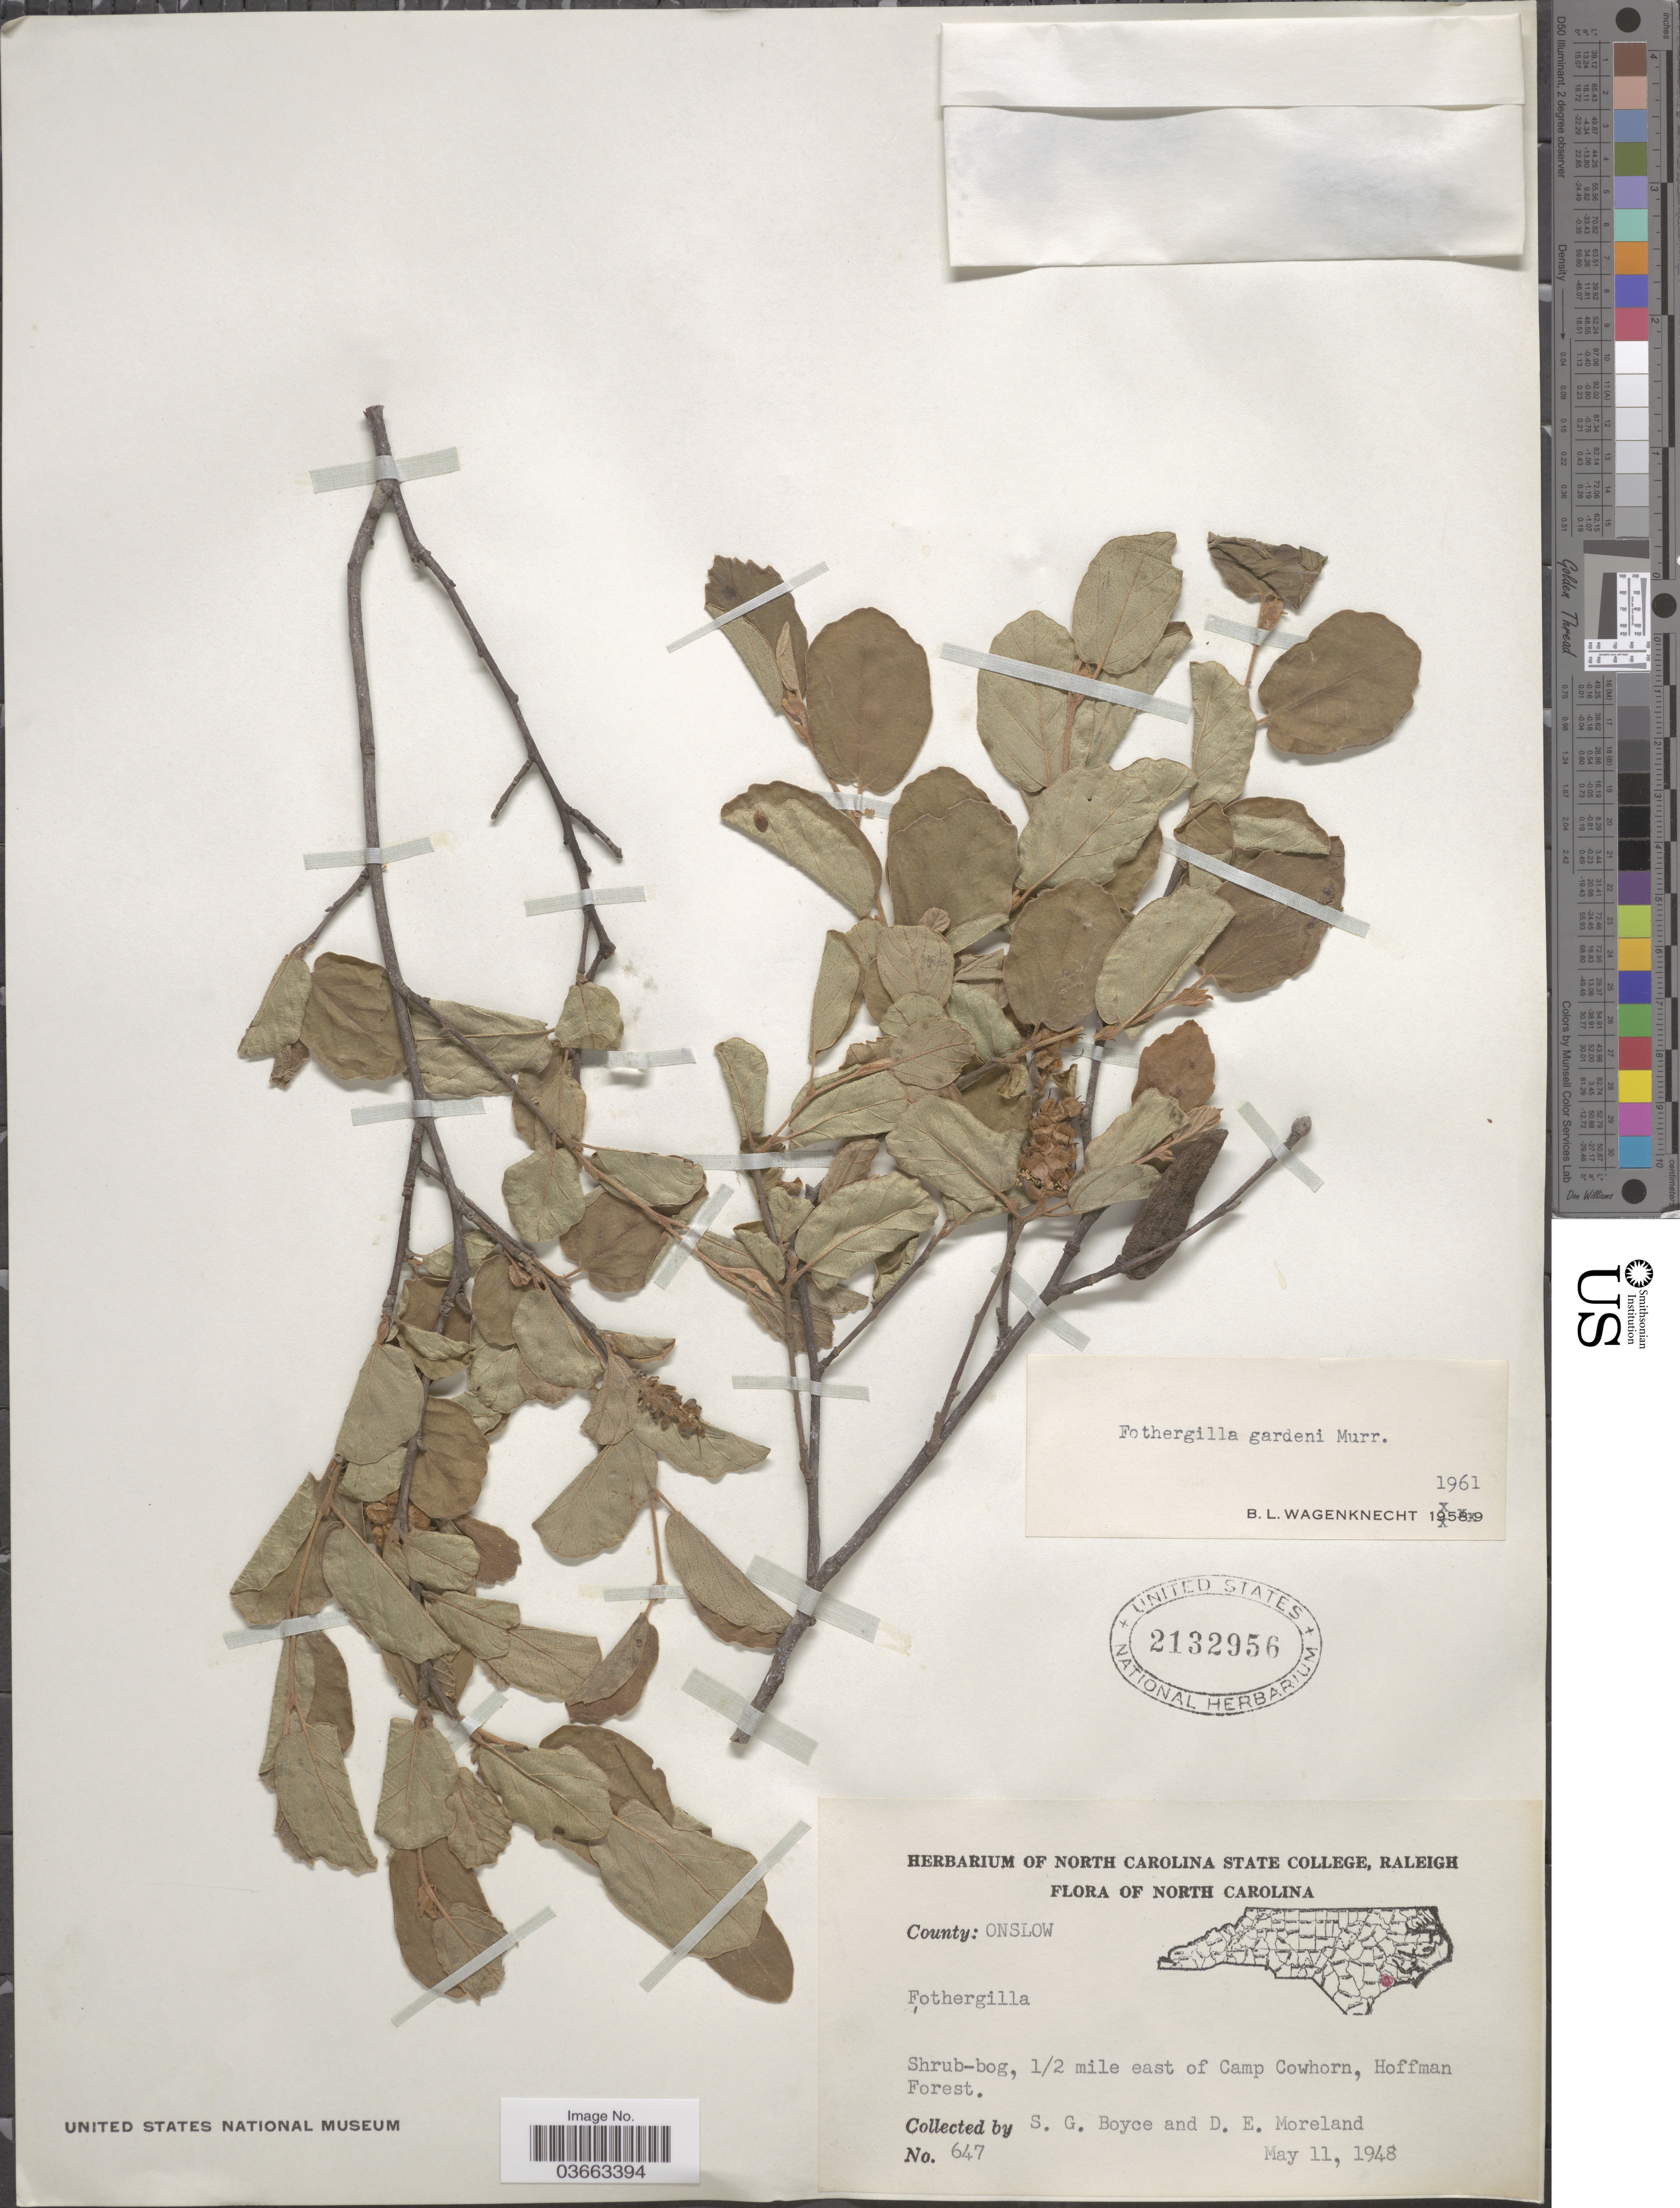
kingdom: Plantae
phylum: Tracheophyta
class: Magnoliopsida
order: Saxifragales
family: Hamamelidaceae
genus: Fothergilla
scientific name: Fothergilla gardenii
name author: L.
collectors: S. Boyce & D. Moreland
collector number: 647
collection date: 1948-05-11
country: United States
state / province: North Carolina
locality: County: Onslow. ½ mile east of Camp Cowhorn, Hoffman Forest.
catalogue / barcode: US 2132956